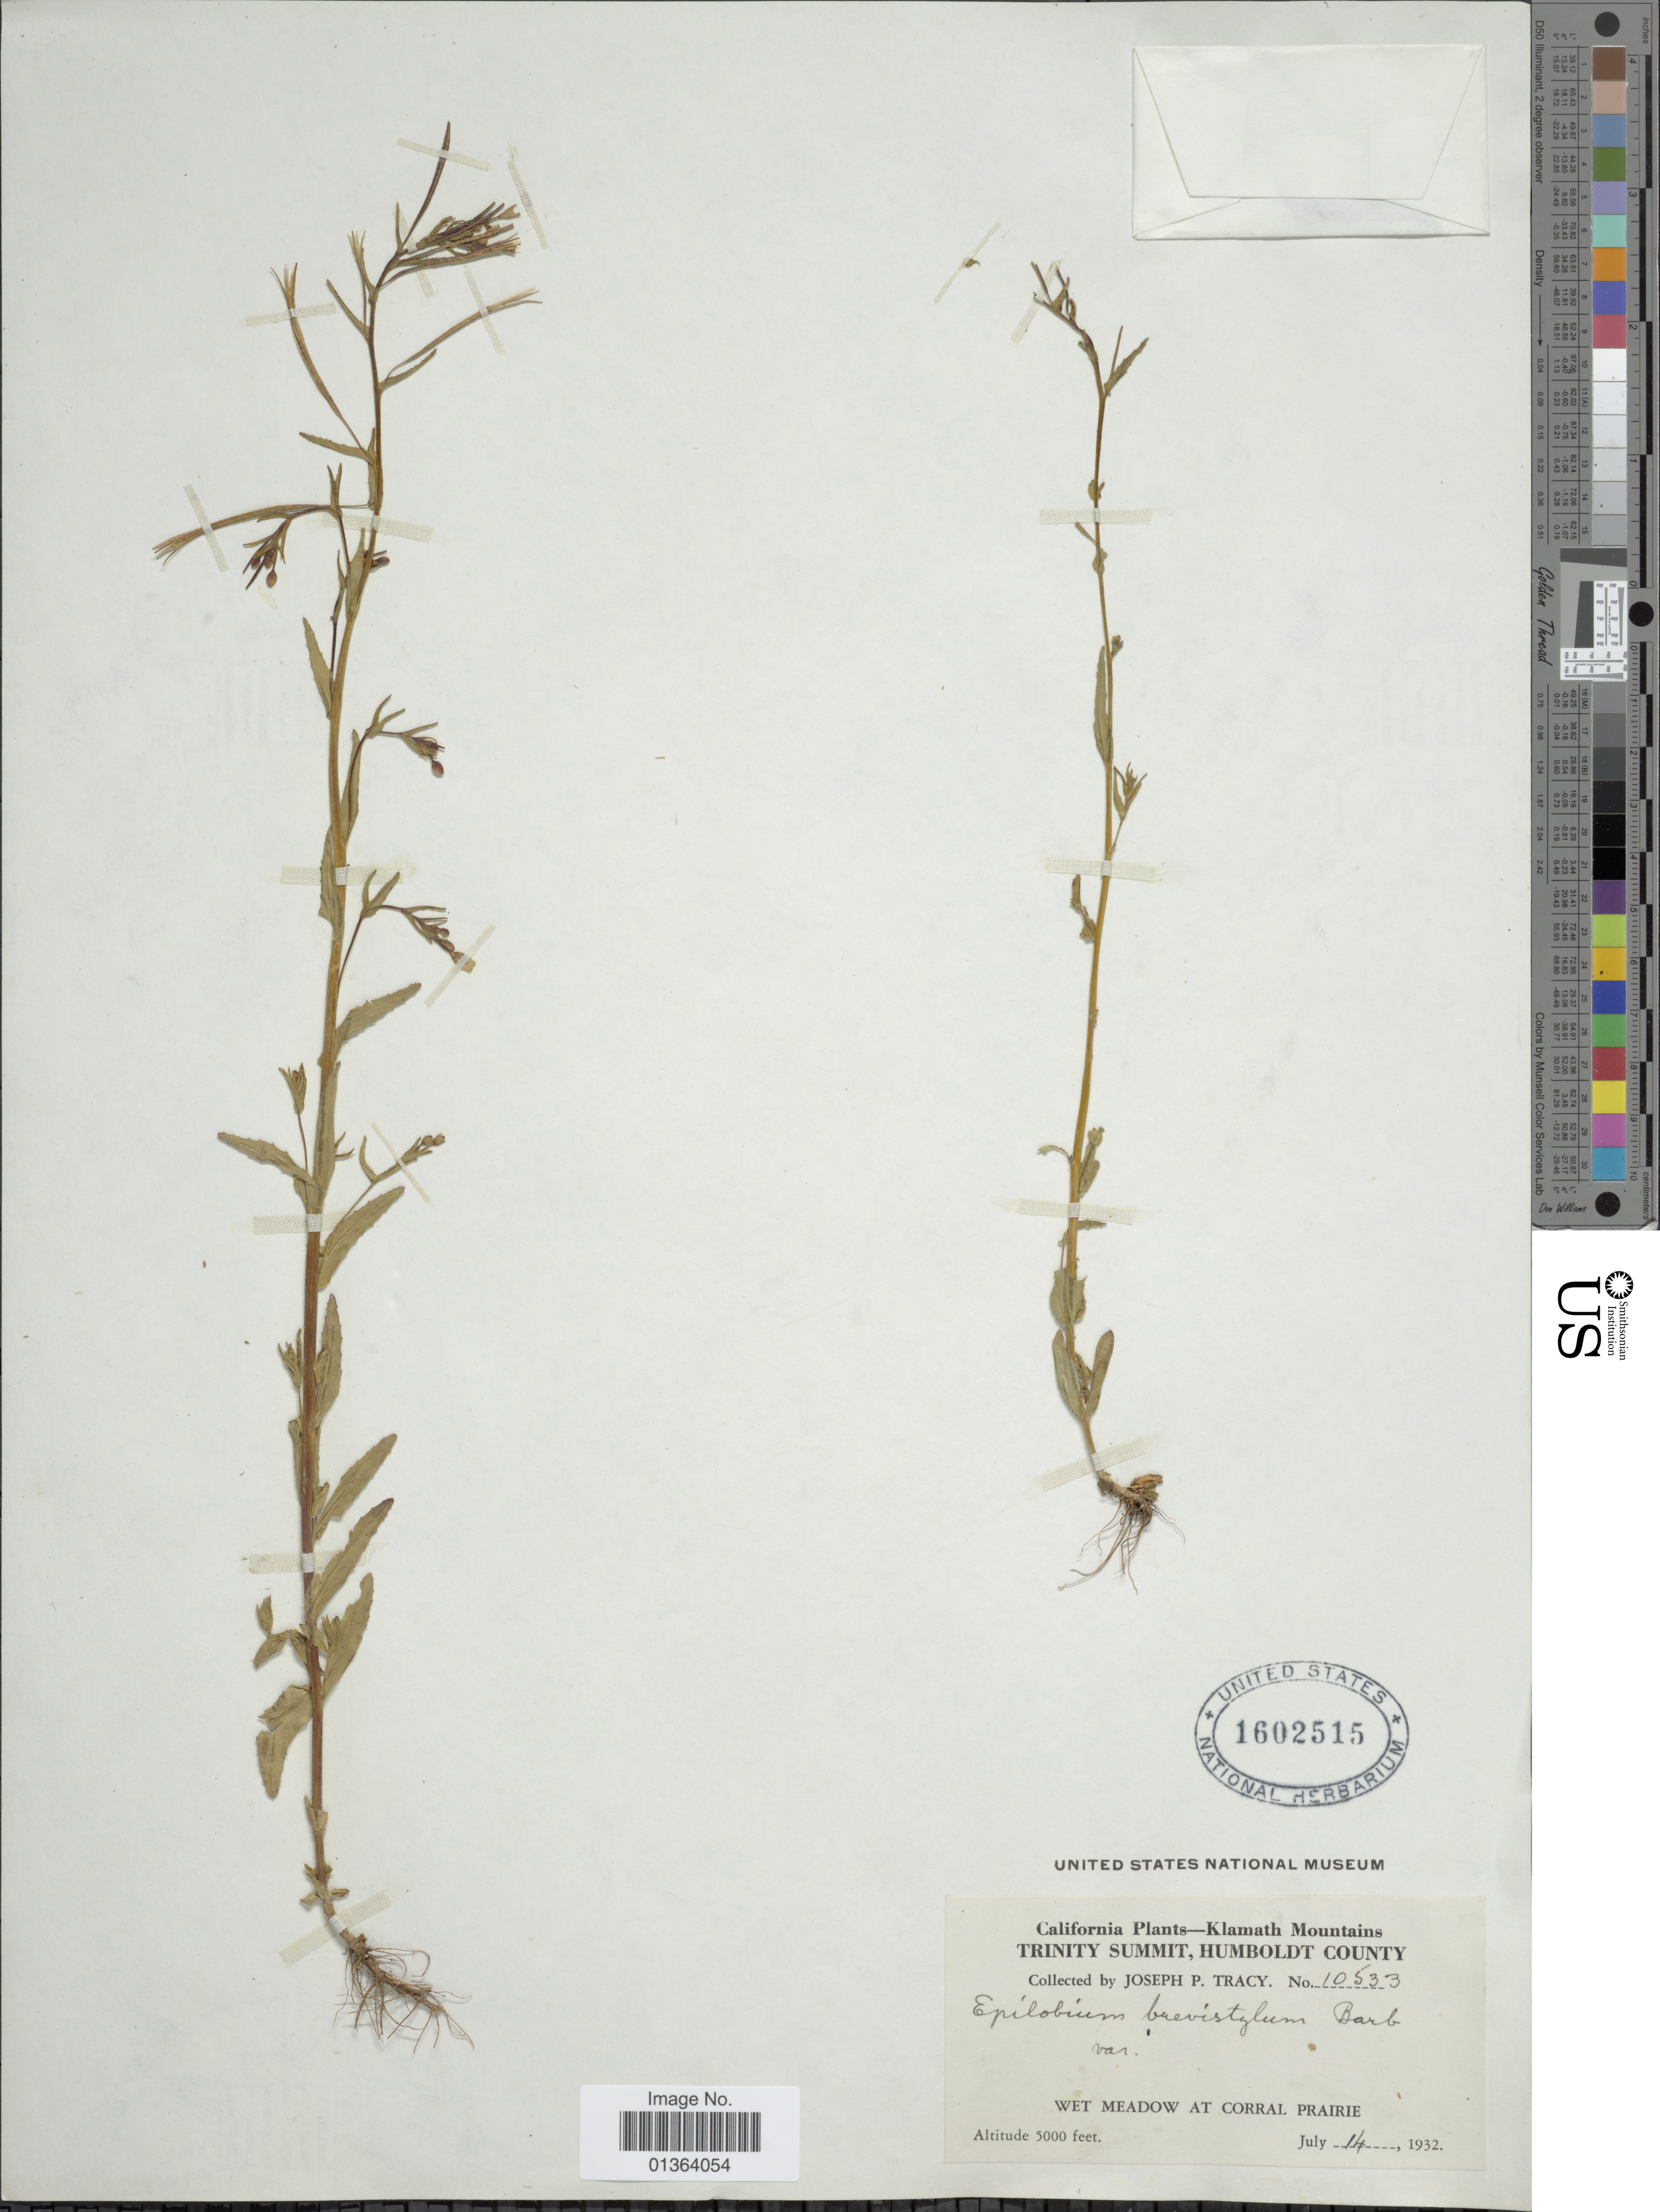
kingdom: Plantae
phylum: Tracheophyta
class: Magnoliopsida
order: Myrtales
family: Onagraceae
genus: Epilobium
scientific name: Epilobium ciliatum subsp. glandulosum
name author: (Lehm.) Hoch & P.H. Raven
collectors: J. Tracy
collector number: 10533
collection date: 1932-07-14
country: United States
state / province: California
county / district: Humboldt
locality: Klamath Mountains. Trinity Summit, Humboldt County. Wet meadow at Corral Prairie.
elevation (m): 1524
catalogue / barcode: US 1602515